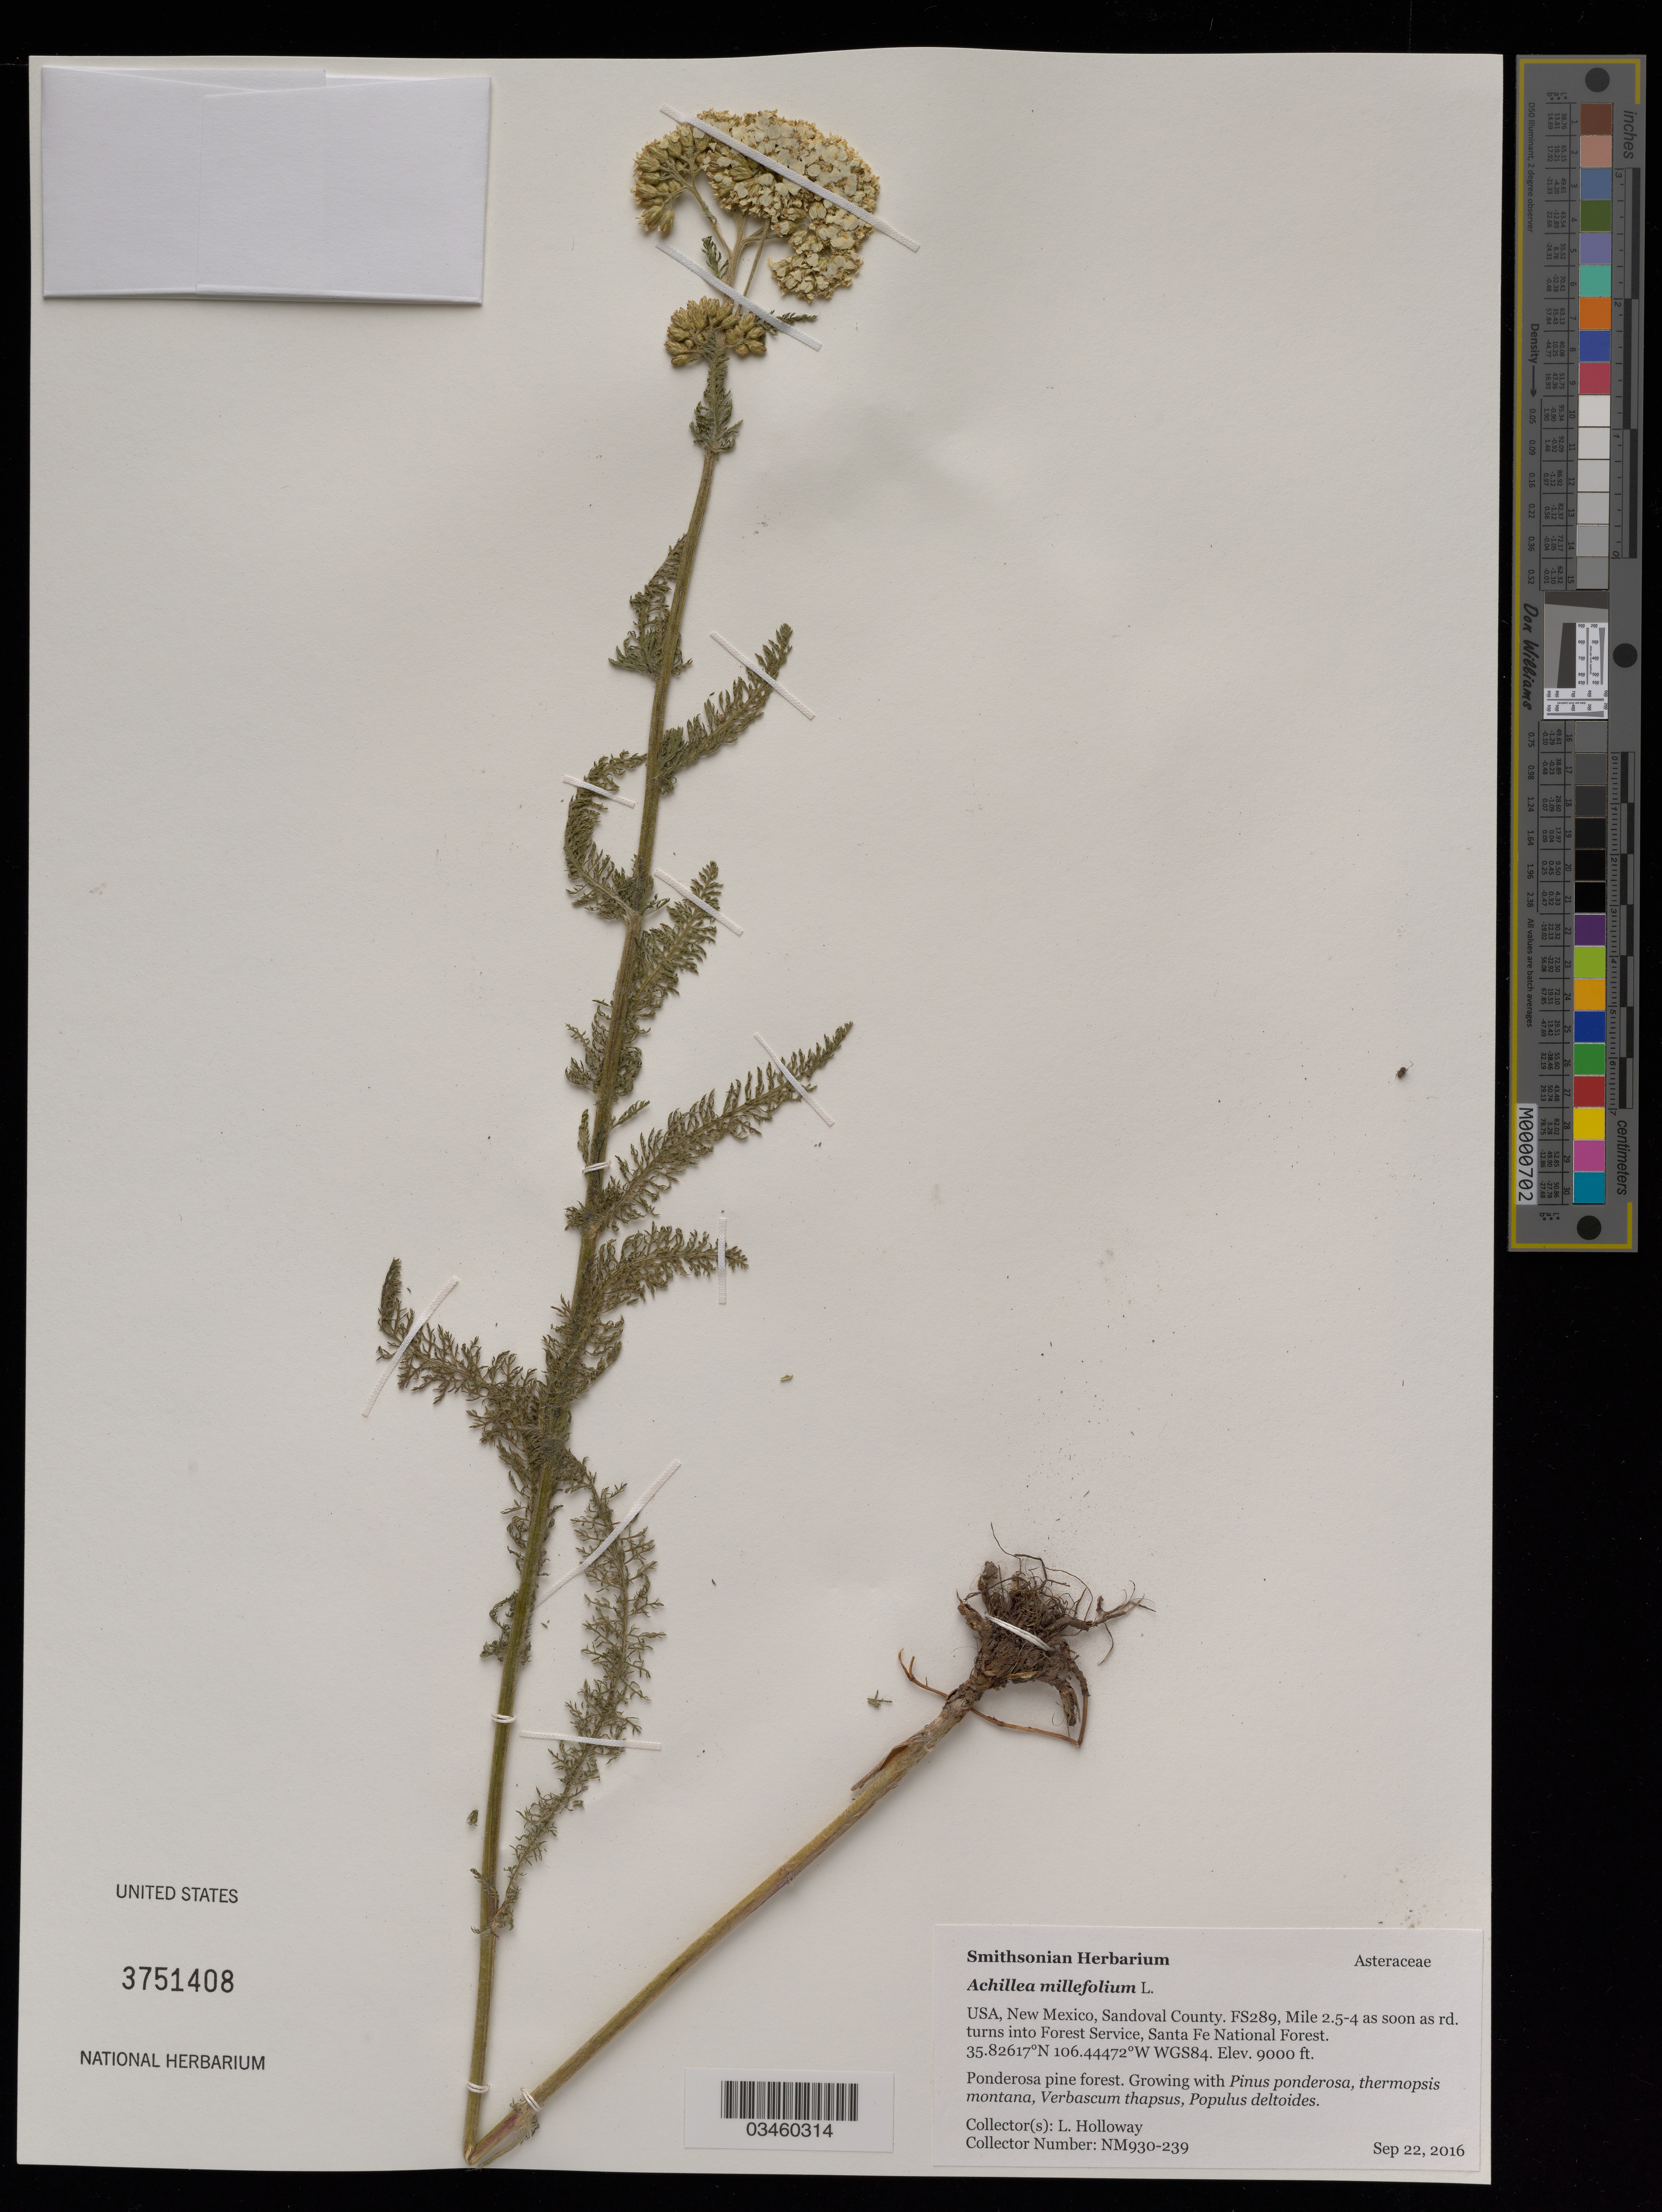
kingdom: Plantae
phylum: Tracheophyta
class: Magnoliopsida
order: Asterales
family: Asteraceae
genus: Achillea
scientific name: Achillea millefolium 'Fire King'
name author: L.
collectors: L. Holloway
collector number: NM930-239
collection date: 2016-09-22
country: United States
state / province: New Mexico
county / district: Sandoval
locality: Santa Fe National Forest, FS289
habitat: Ponderosa pine forest. With Pinus ponderosa, Verbascum thapsus, Populus deltoides, ect.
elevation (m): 2743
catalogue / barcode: US 3751408